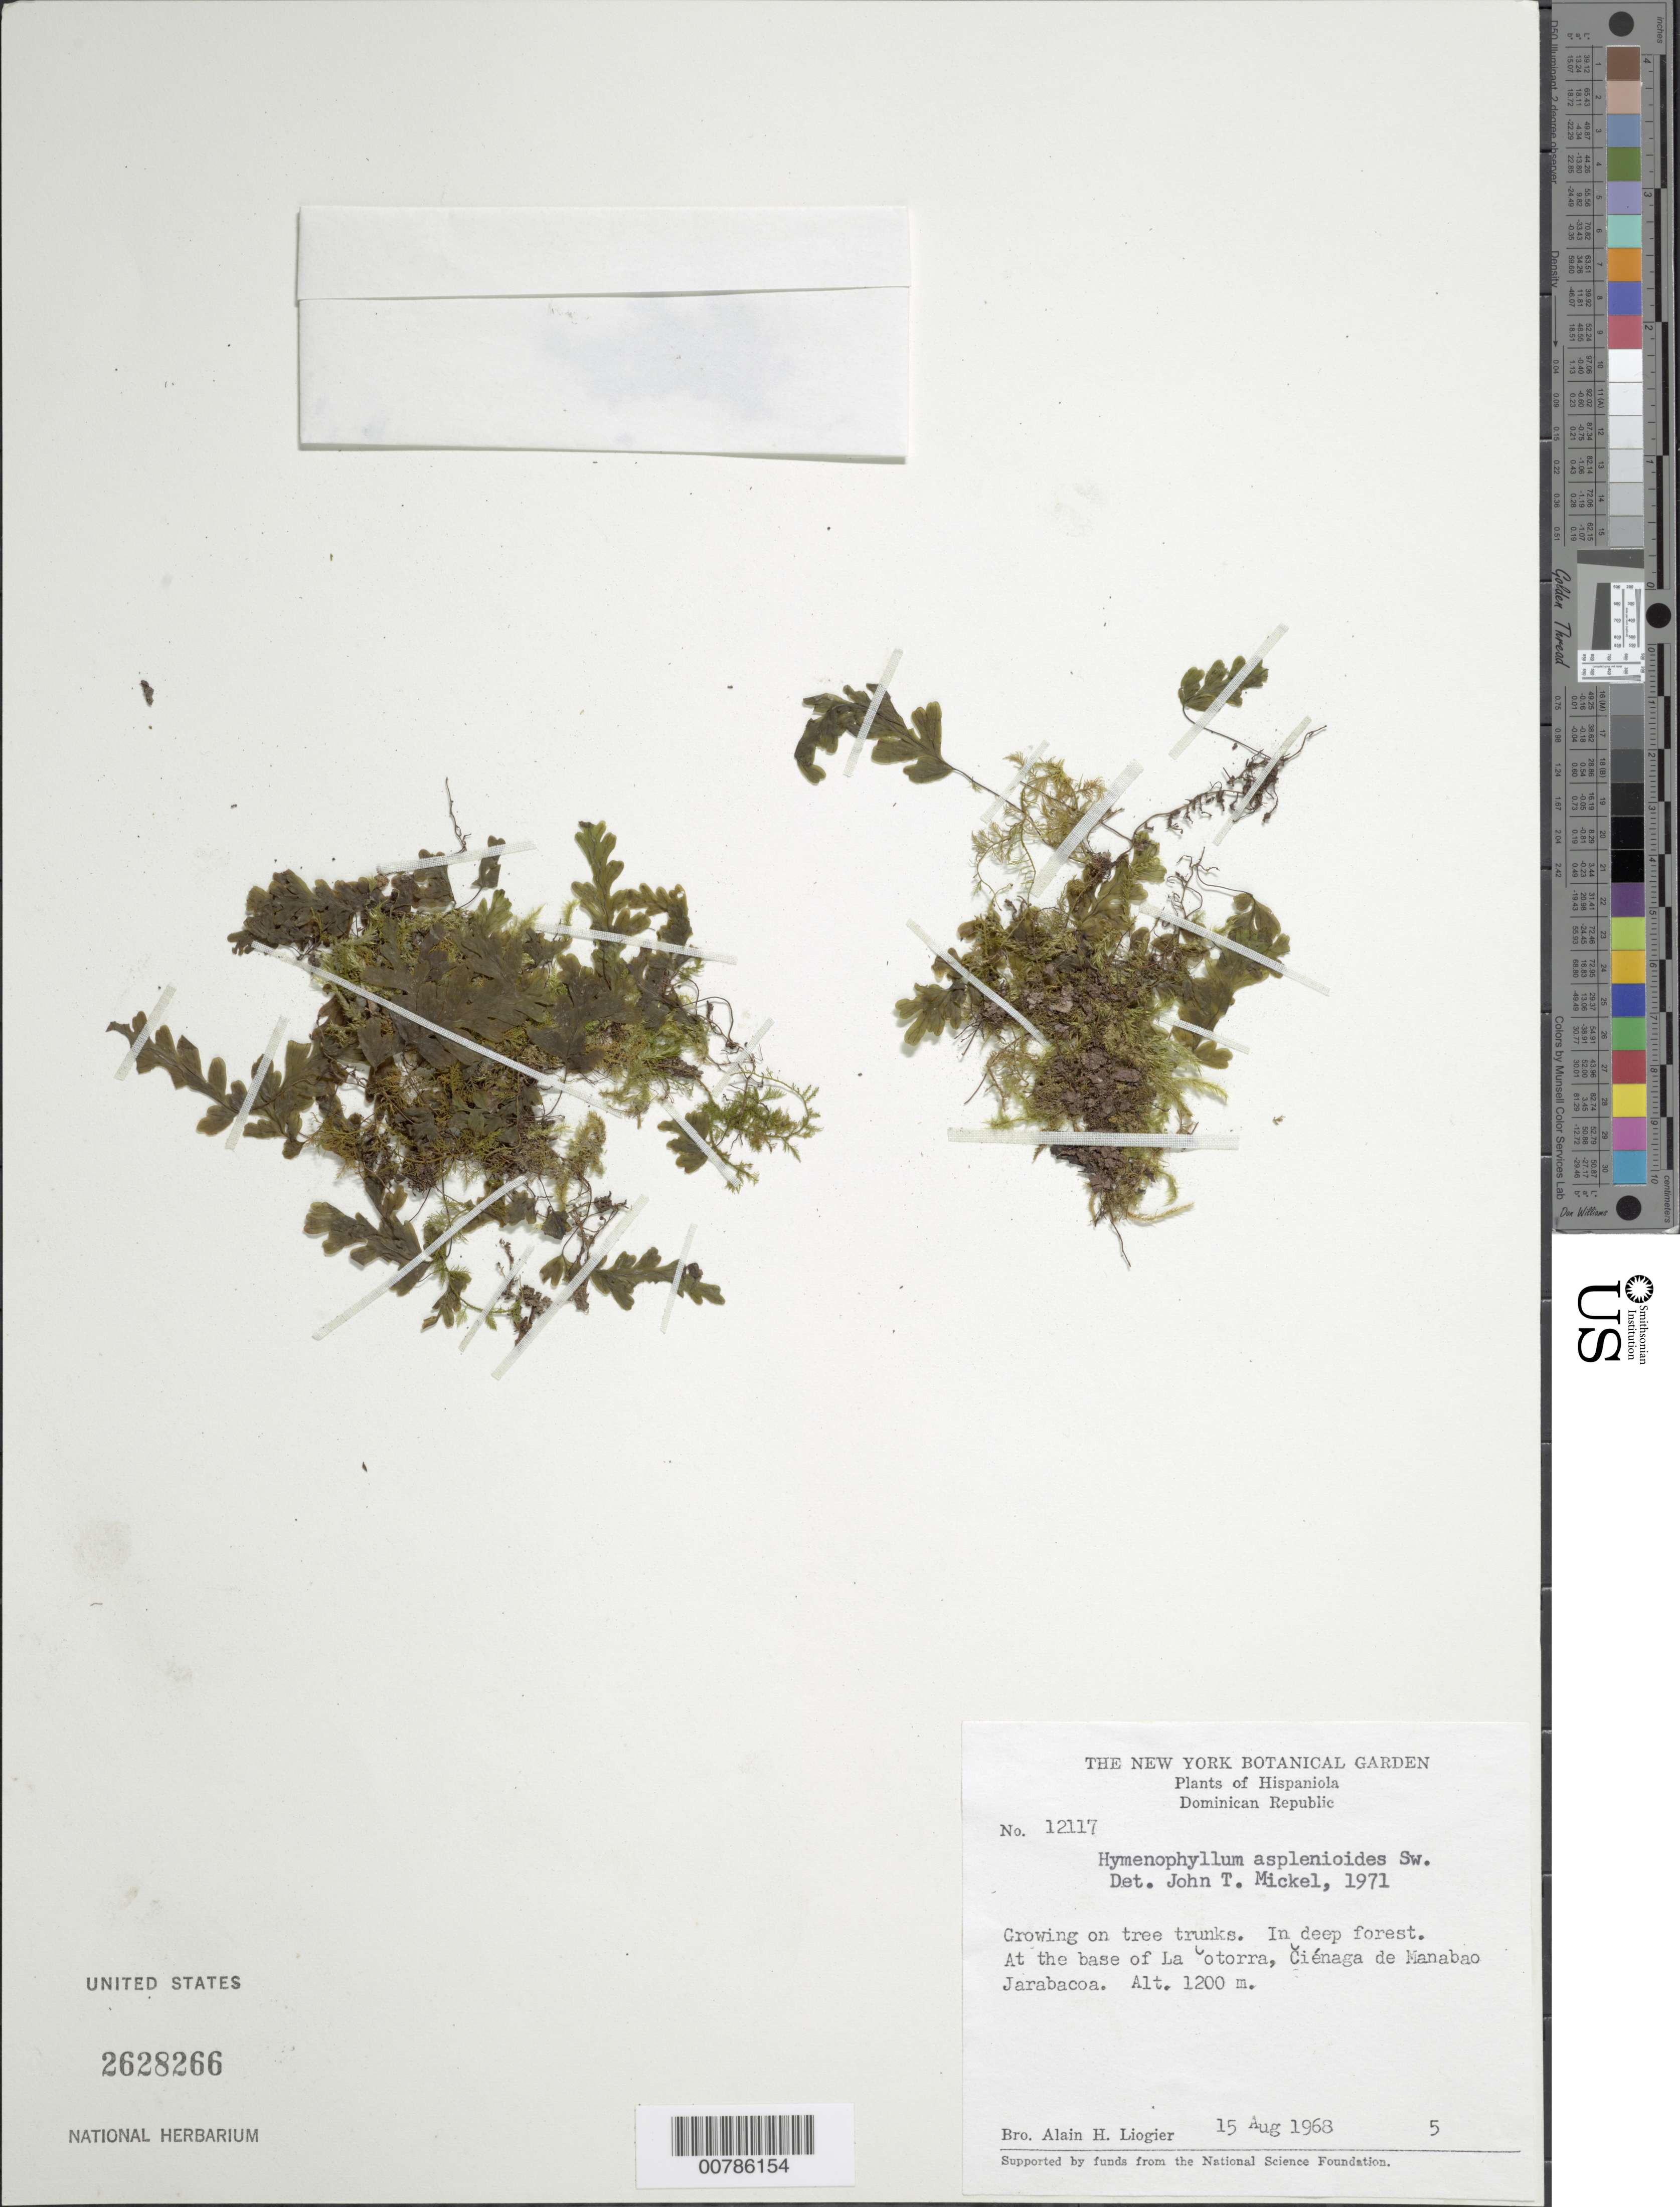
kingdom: Plantae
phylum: Tracheophyta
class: Polypodiopsida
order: Hymenophyllales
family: Hymenophyllaceae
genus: Hymenophyllum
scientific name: Hymenophyllum asplenioides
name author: (Sw.) Sw.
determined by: Mickel, J. T., (NY), New York Botanical Garden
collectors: A. H. Liogier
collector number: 12117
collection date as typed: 15 Aug 1968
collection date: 1968-08-15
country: Dominican Republic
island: Hispaniola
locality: La Cotorra, at base; Ciénaga de Manabao Jarabacoa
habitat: Deep forest, growing on tree trunks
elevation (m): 1200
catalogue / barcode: US 2628266